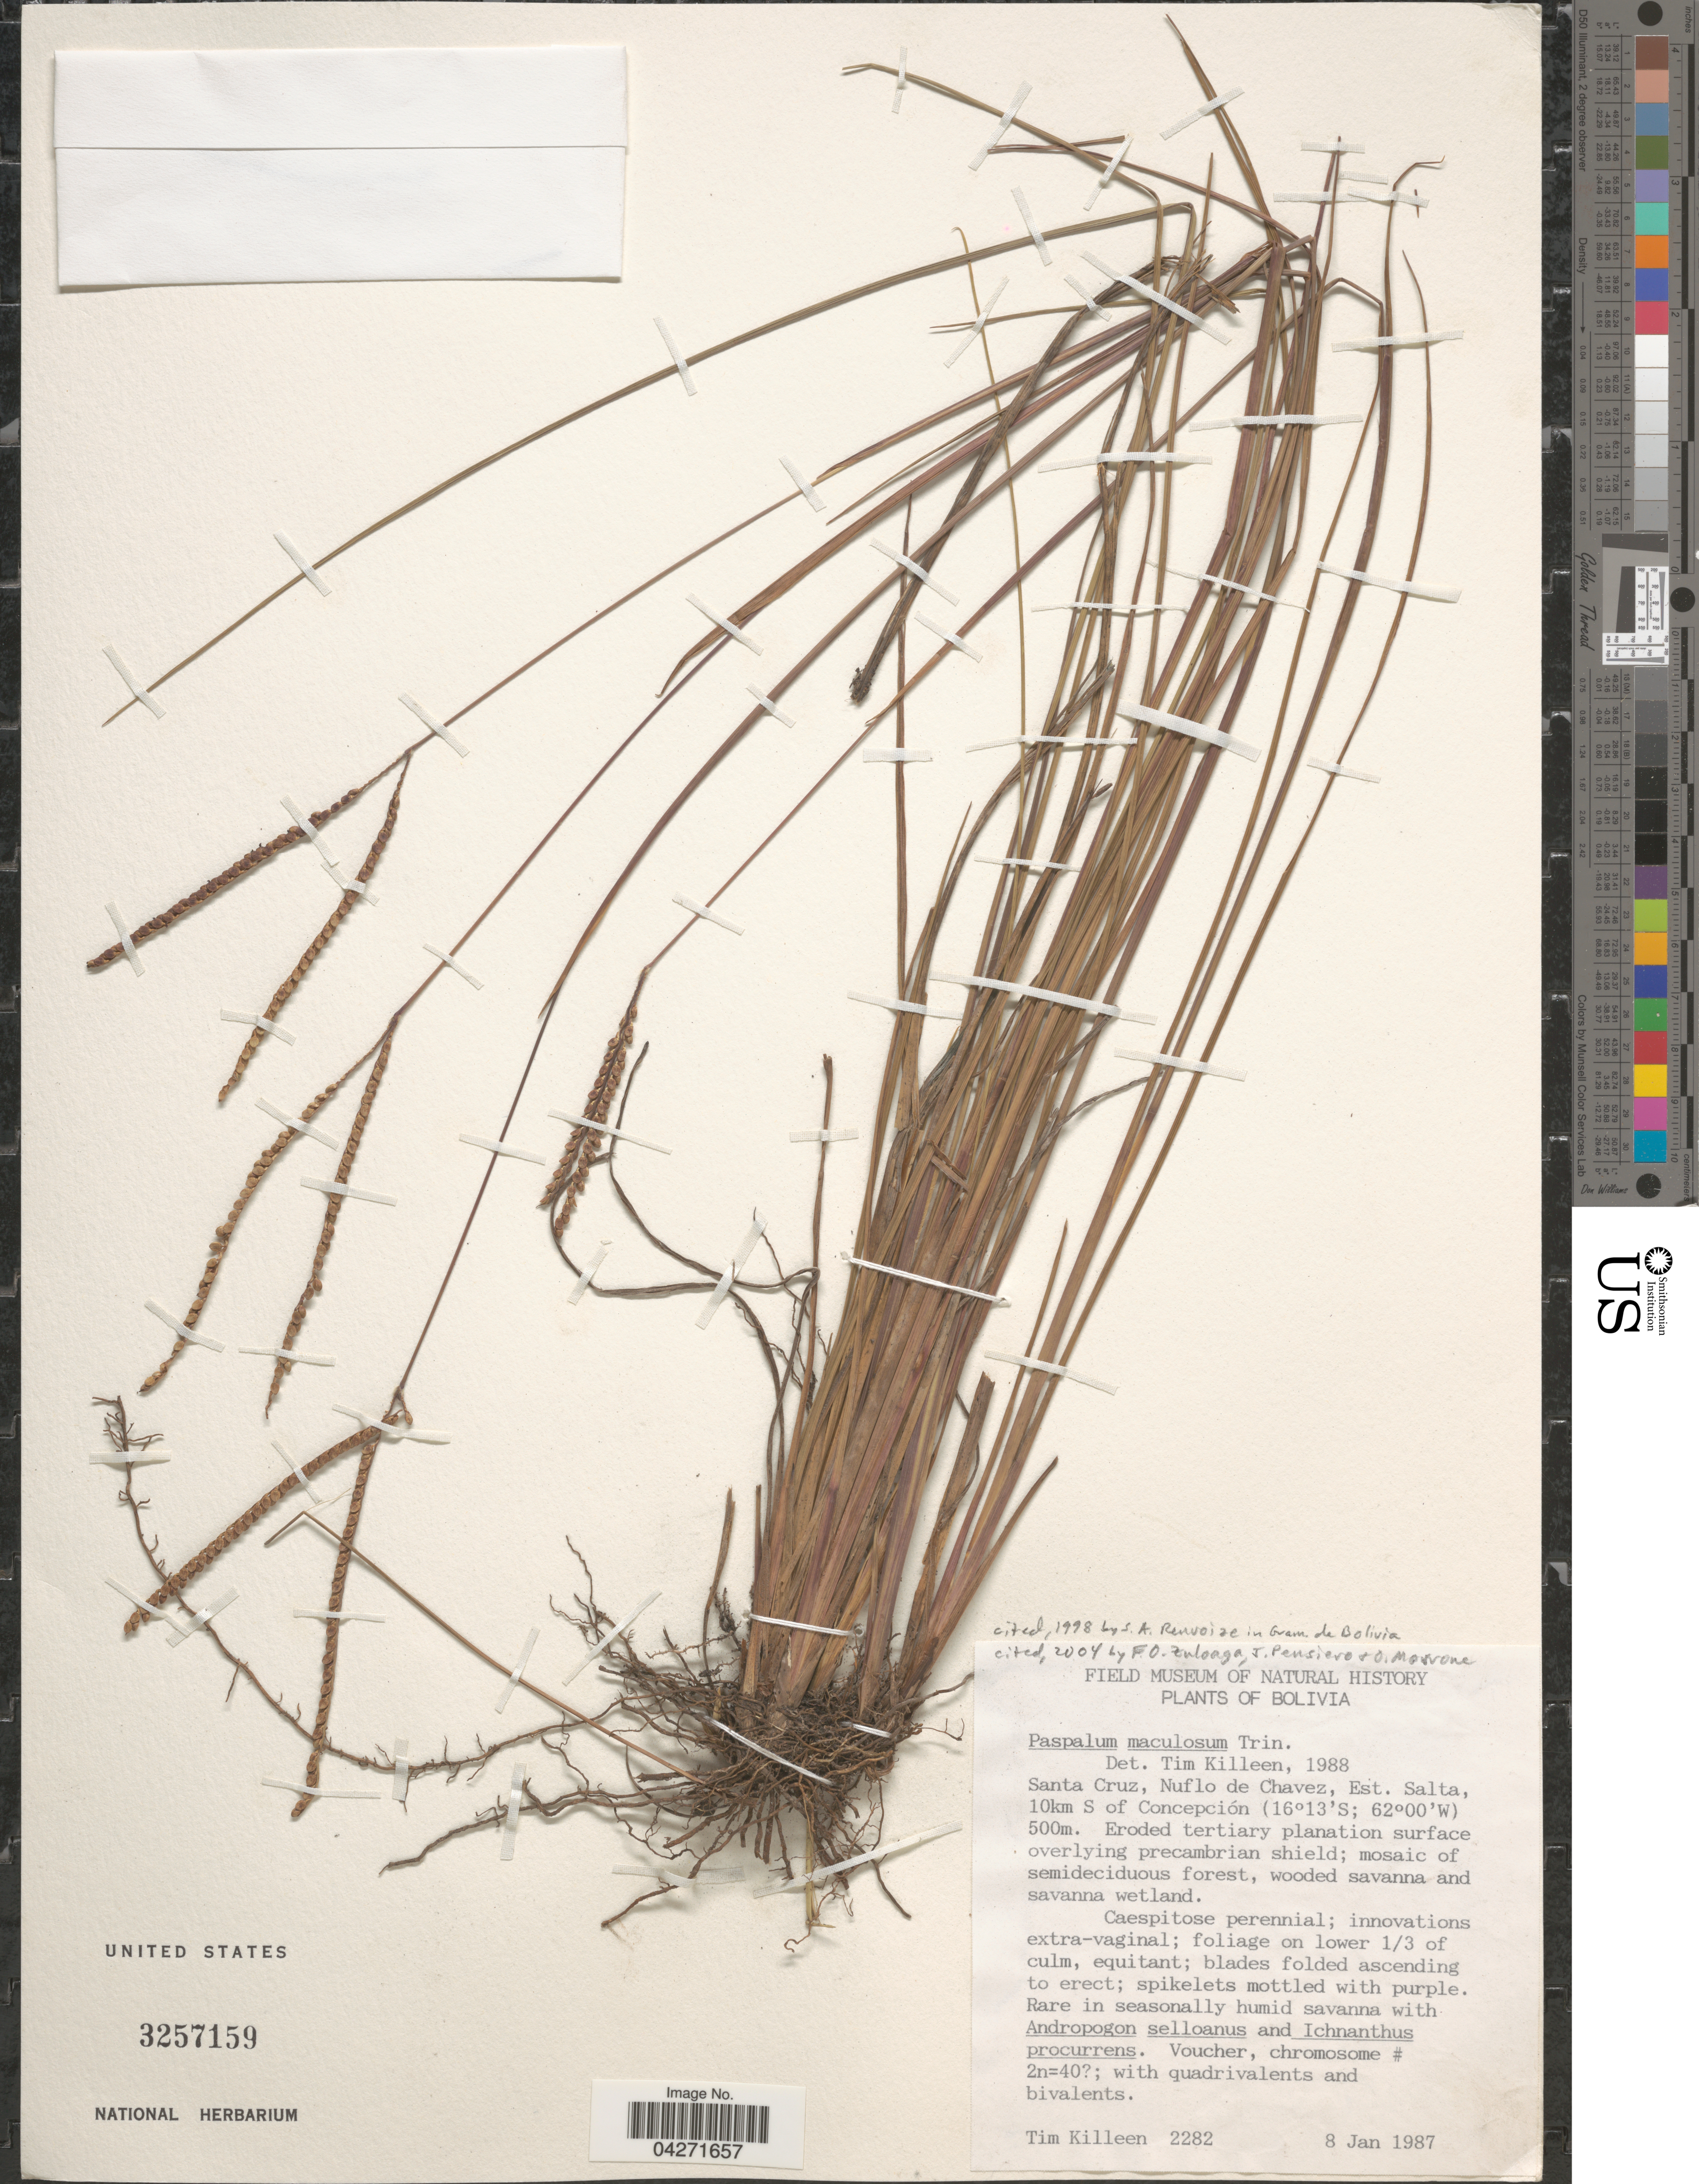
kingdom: Plantae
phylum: Tracheophyta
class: Liliopsida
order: Poales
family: Poaceae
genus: Paspalum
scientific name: Paspalum maculosum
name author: Trin.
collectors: T. J. Killeen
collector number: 2282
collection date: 1987-01-08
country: Bolivia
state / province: Santa Cruz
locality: Nuflo de Chavez, Est. Salta, 10km S of Concepción.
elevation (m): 500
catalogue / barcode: US 3257159